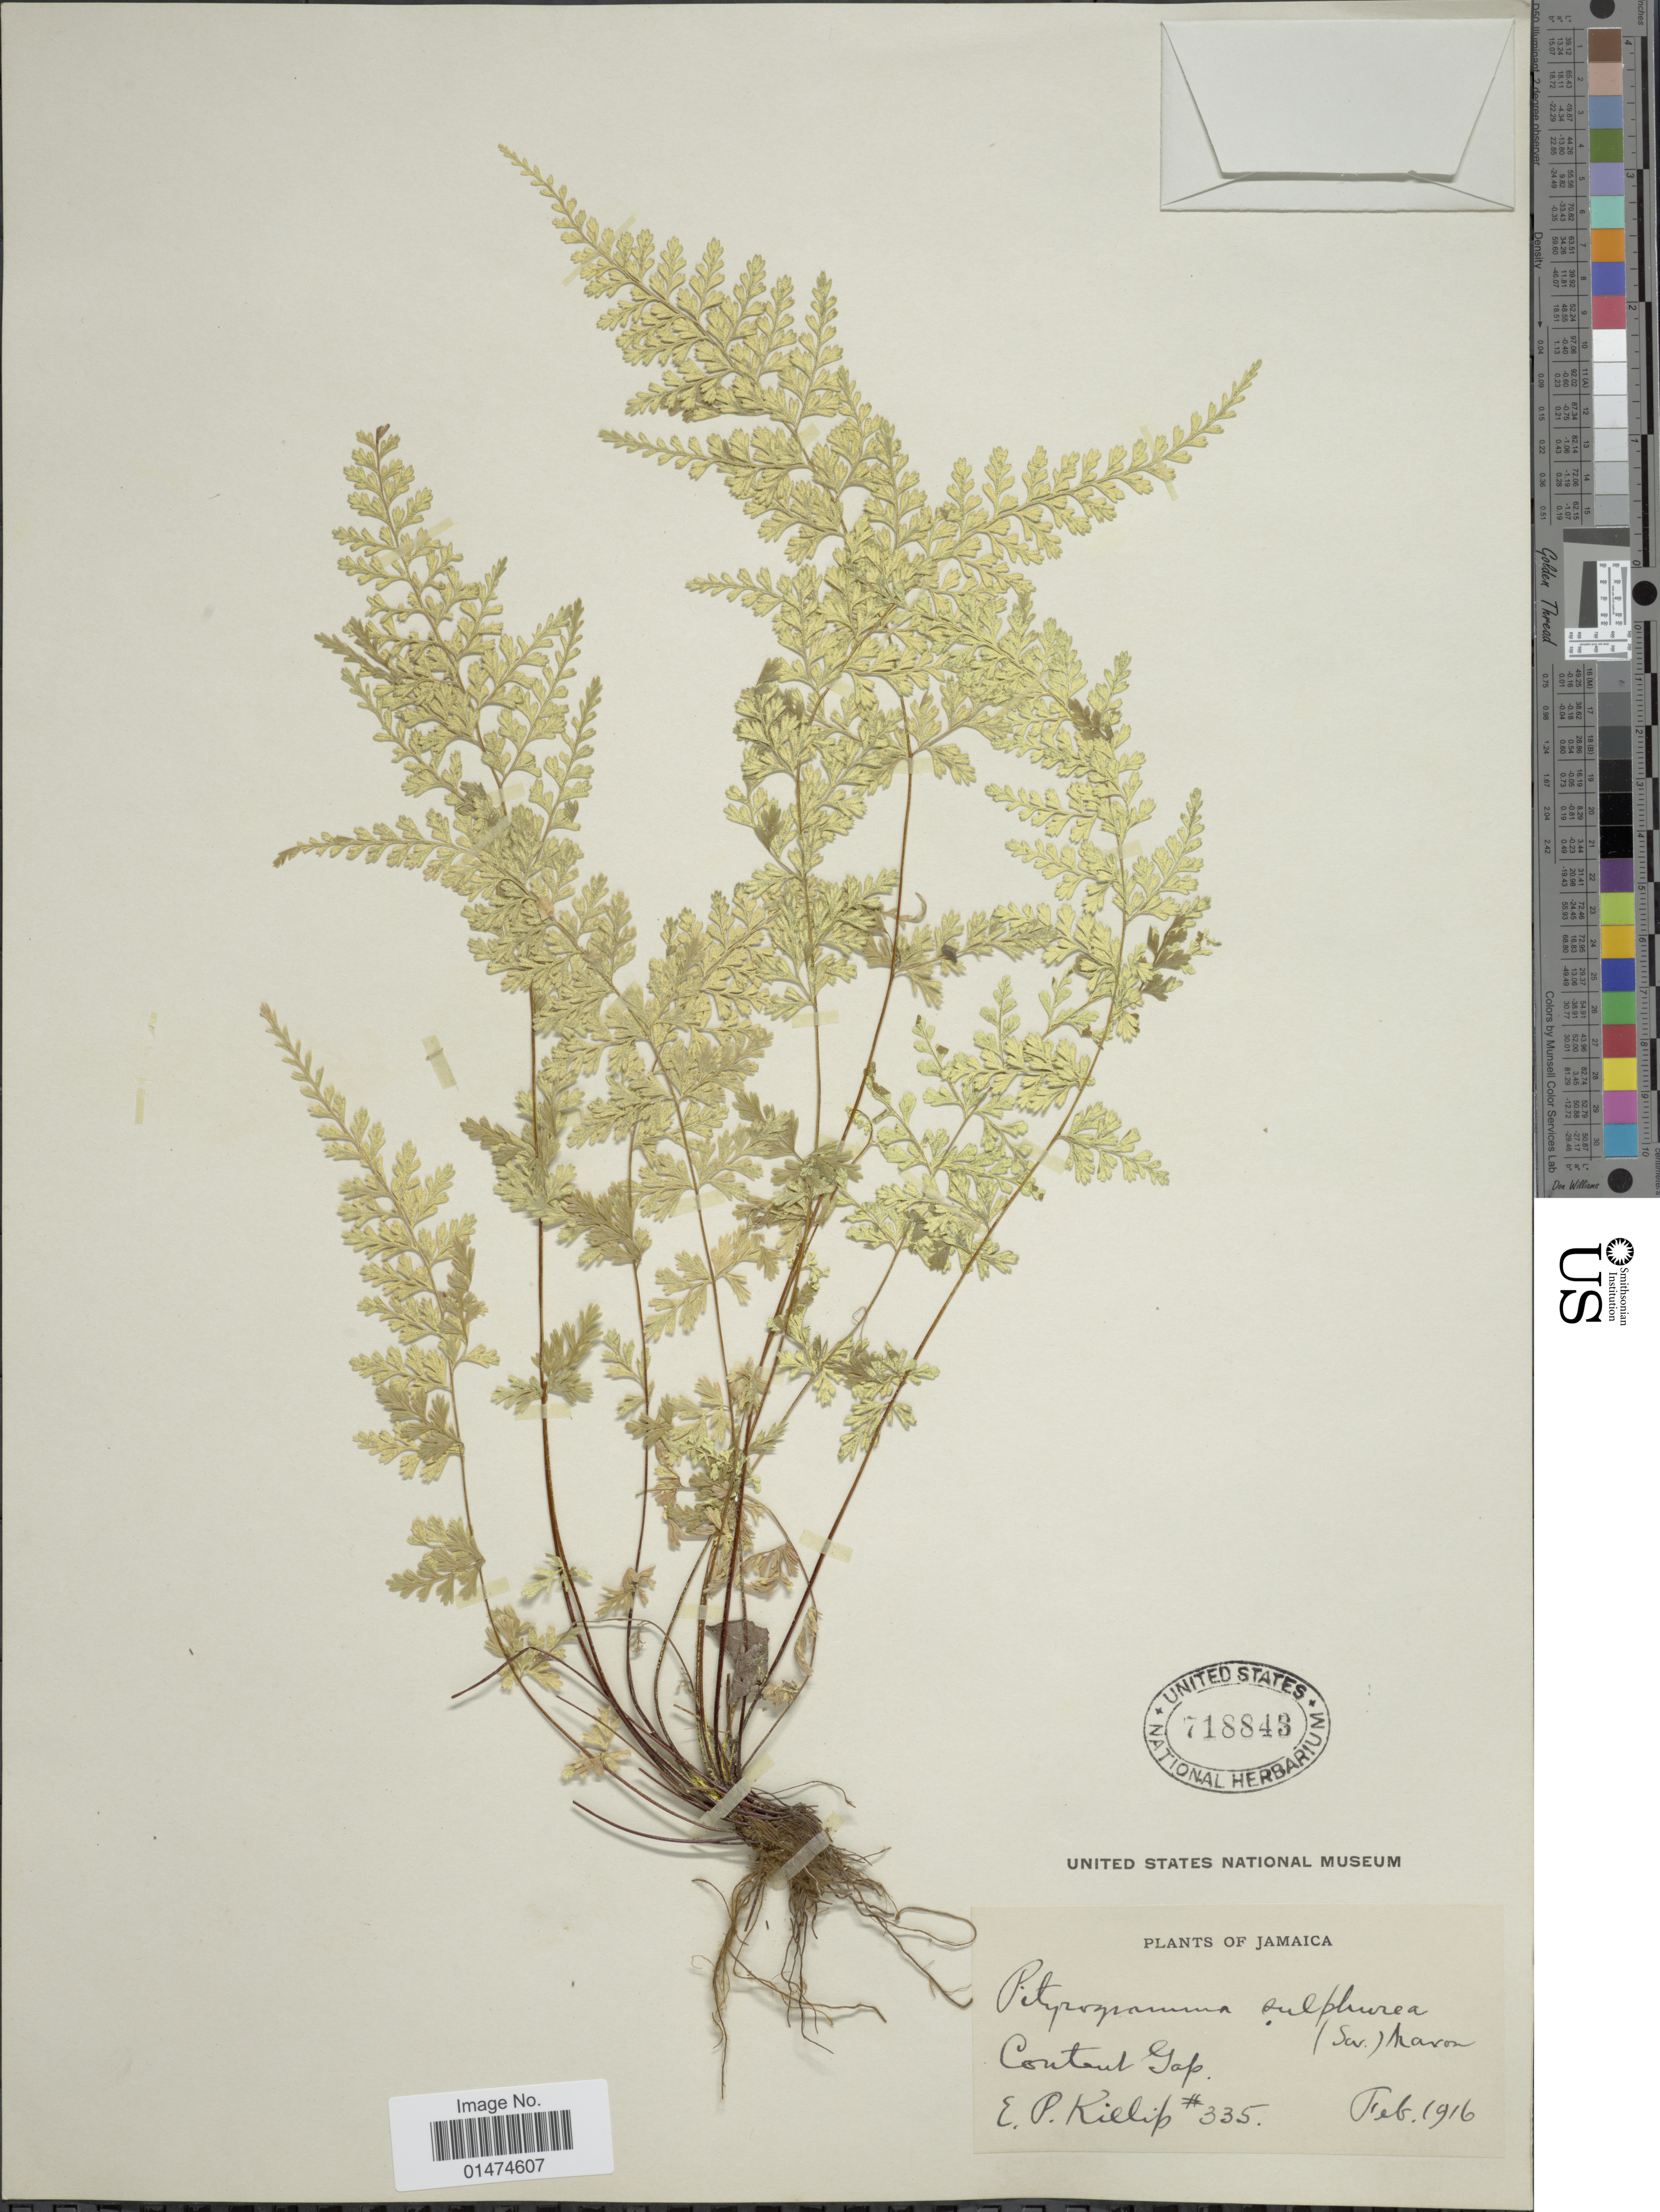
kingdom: Plantae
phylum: Tracheophyta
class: Polypodiopsida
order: Polypodiales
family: Pteridaceae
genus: Pityrogramma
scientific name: Pityrogramma sulphurea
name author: (Sw.) Maxon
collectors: E. P. Killip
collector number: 335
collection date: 1916-02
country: Jamaica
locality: Jamaica, Content Gap.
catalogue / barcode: US 718843